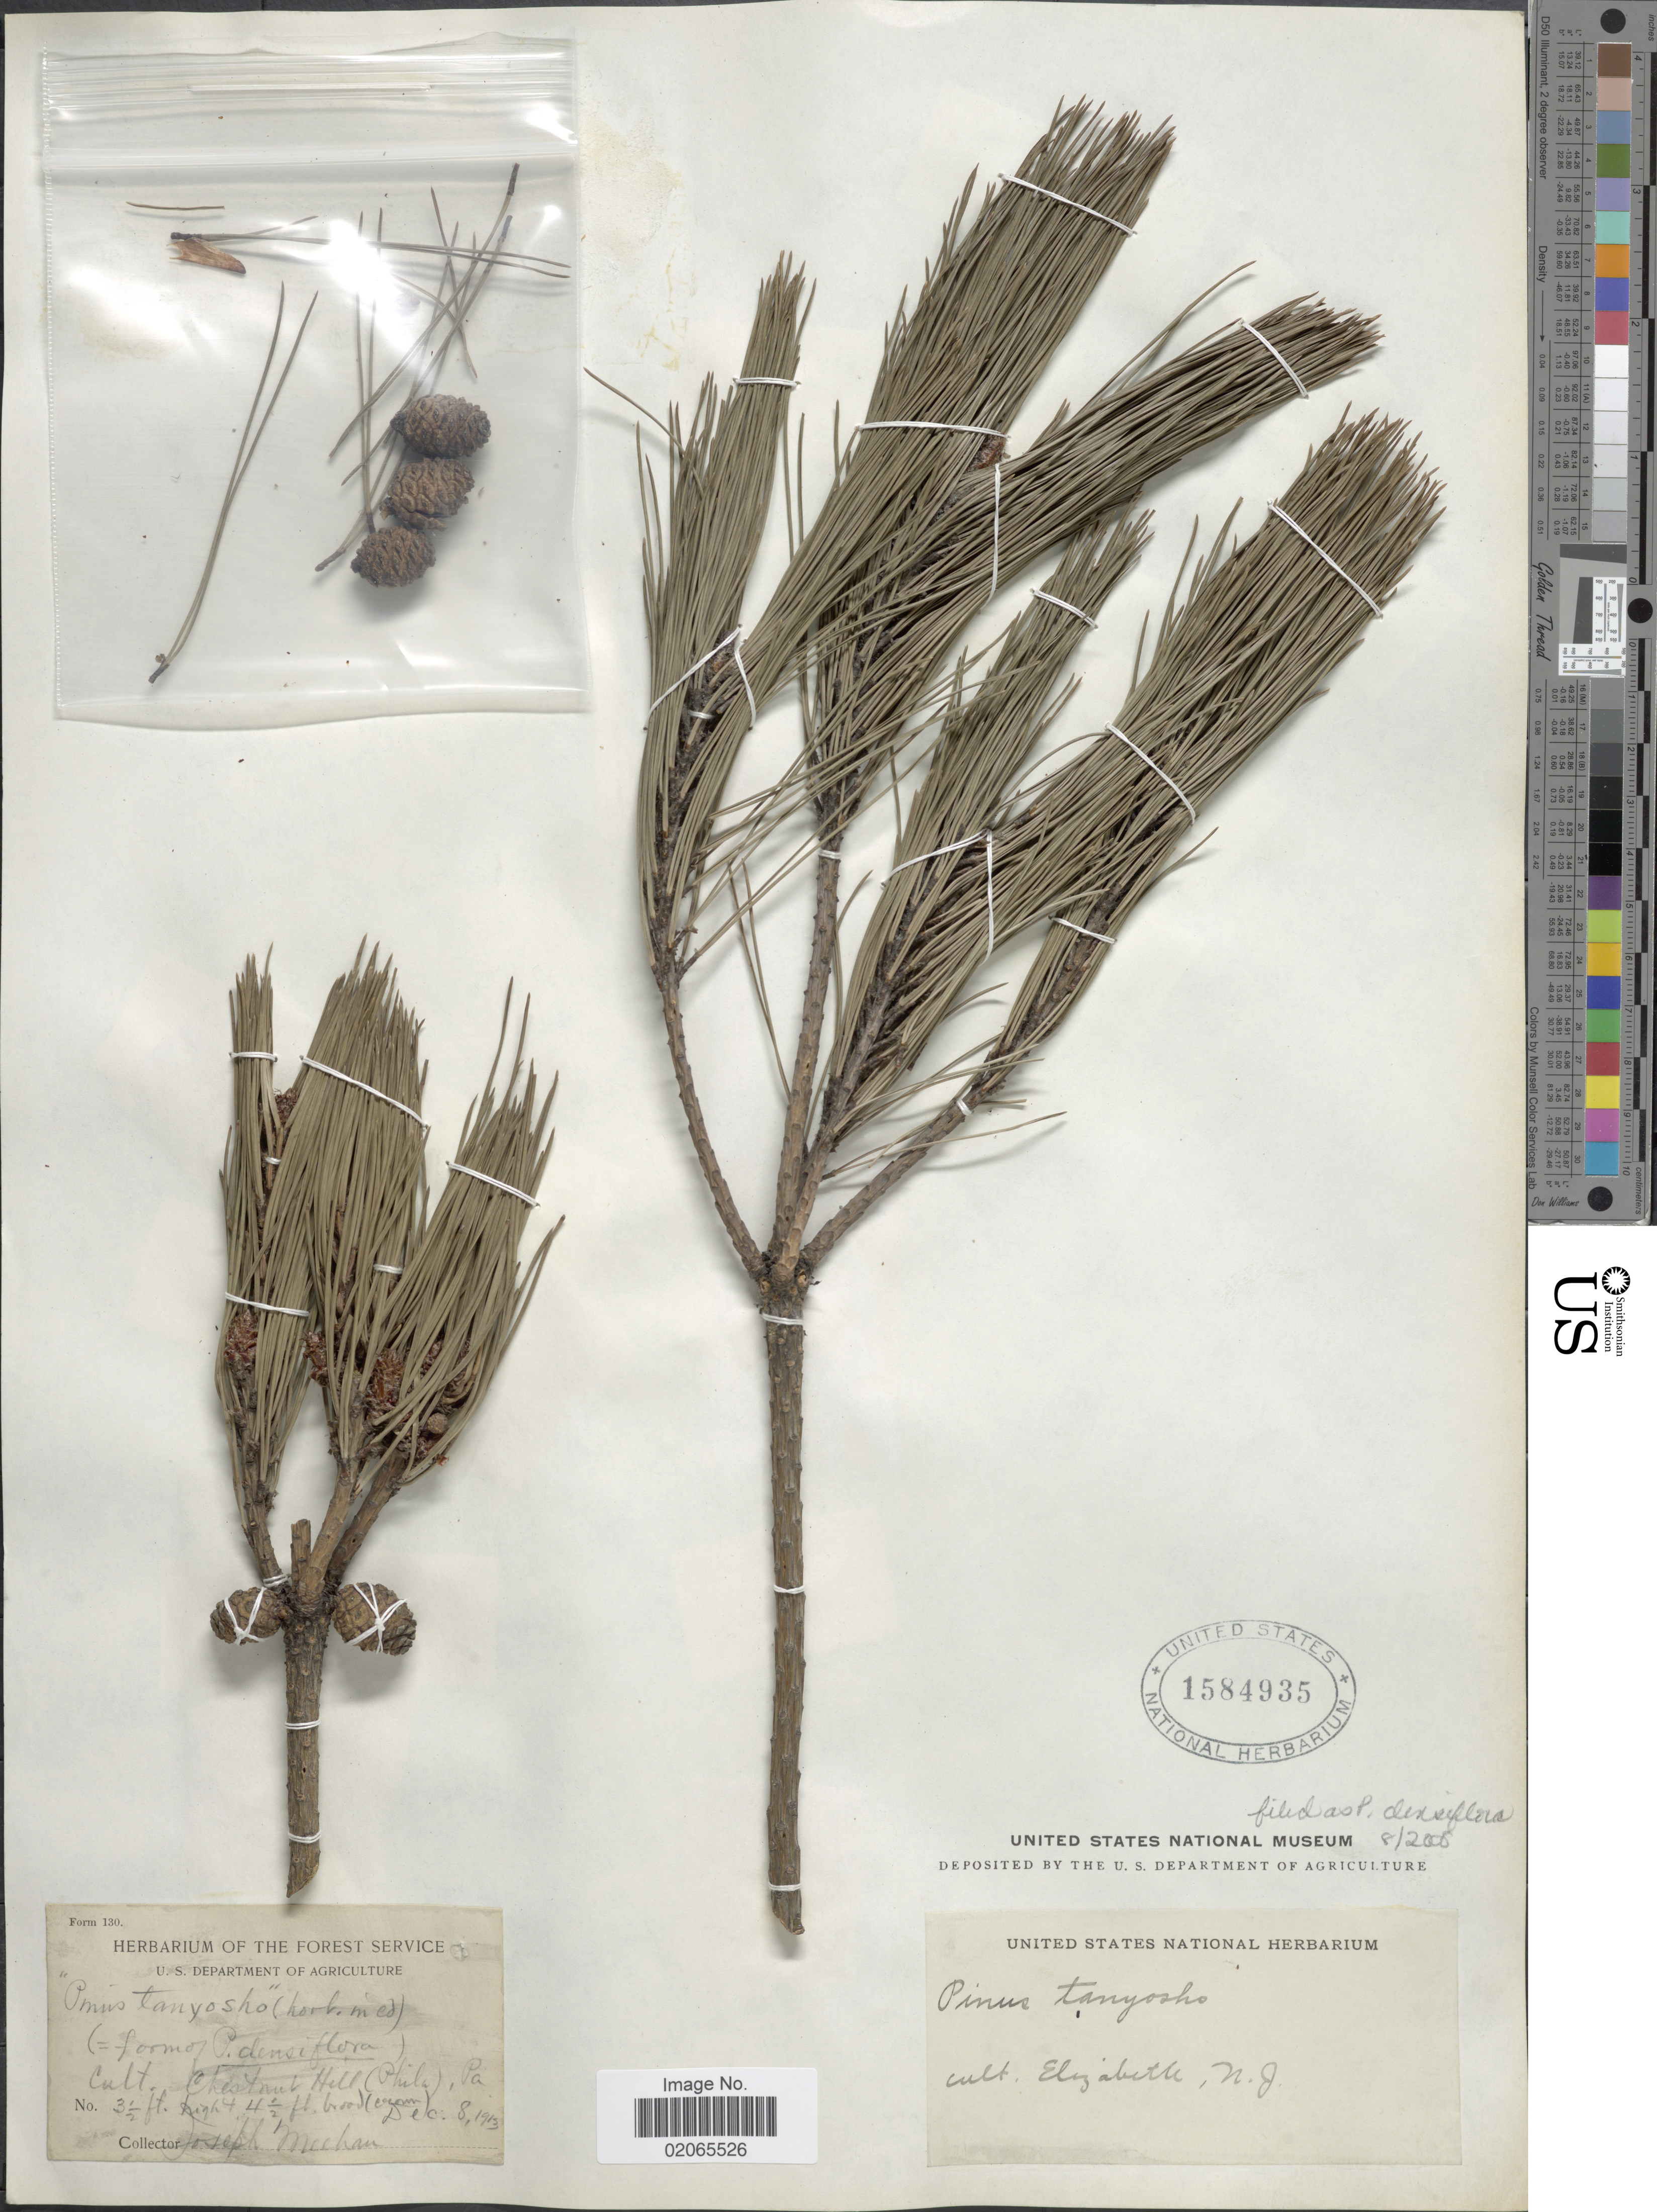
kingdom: Plantae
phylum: Tracheophyta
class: Pinopsida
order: Pinales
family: Pinaceae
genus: Pinus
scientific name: Pinus densiflora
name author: Siebold & Zucc.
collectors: U.S. Department of Agriculture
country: United States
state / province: New Jersey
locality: Elizabeth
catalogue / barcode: US 1584935-2